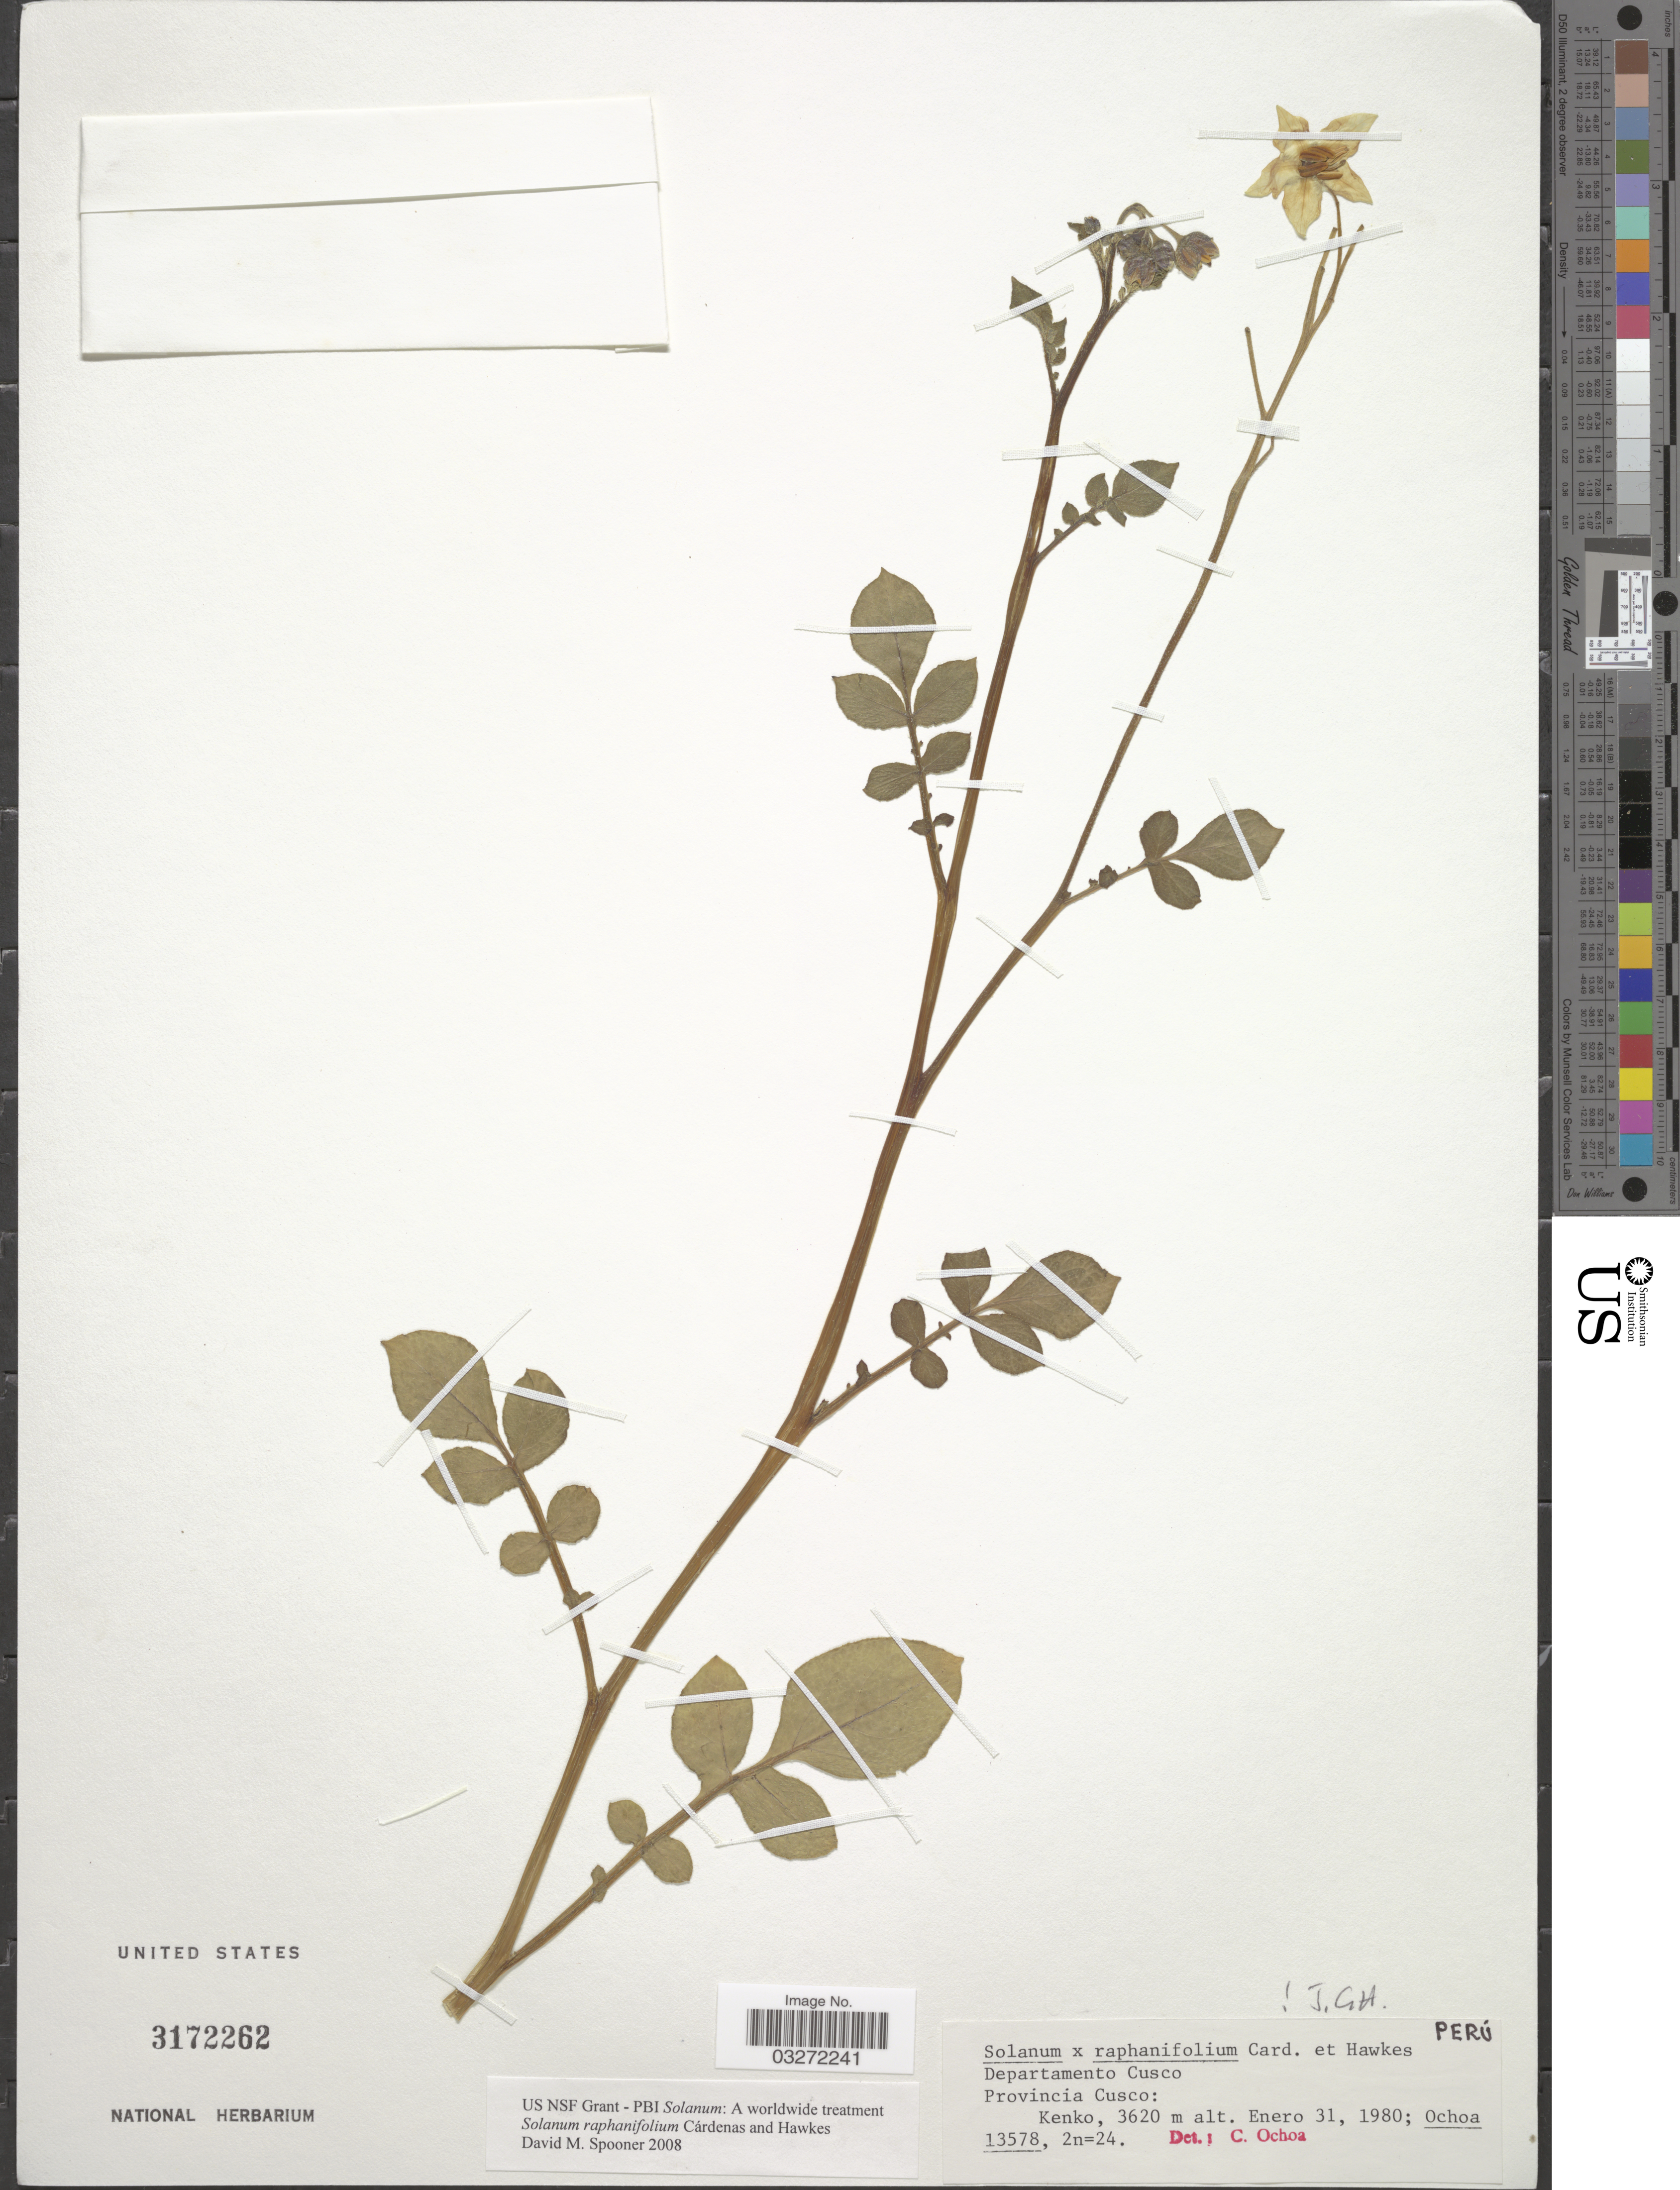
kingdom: Plantae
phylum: Tracheophyta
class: Magnoliopsida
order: Solanales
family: Solanaceae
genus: Solanum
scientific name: Solanum raphanifolium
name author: Cárdenas & Hawkes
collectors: -. Ochoa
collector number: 13578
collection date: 1980-01-31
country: Peru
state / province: Cusco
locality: Departamento Cusco. Provincia Cusco: Kenko.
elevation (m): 3620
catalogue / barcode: US 3172262